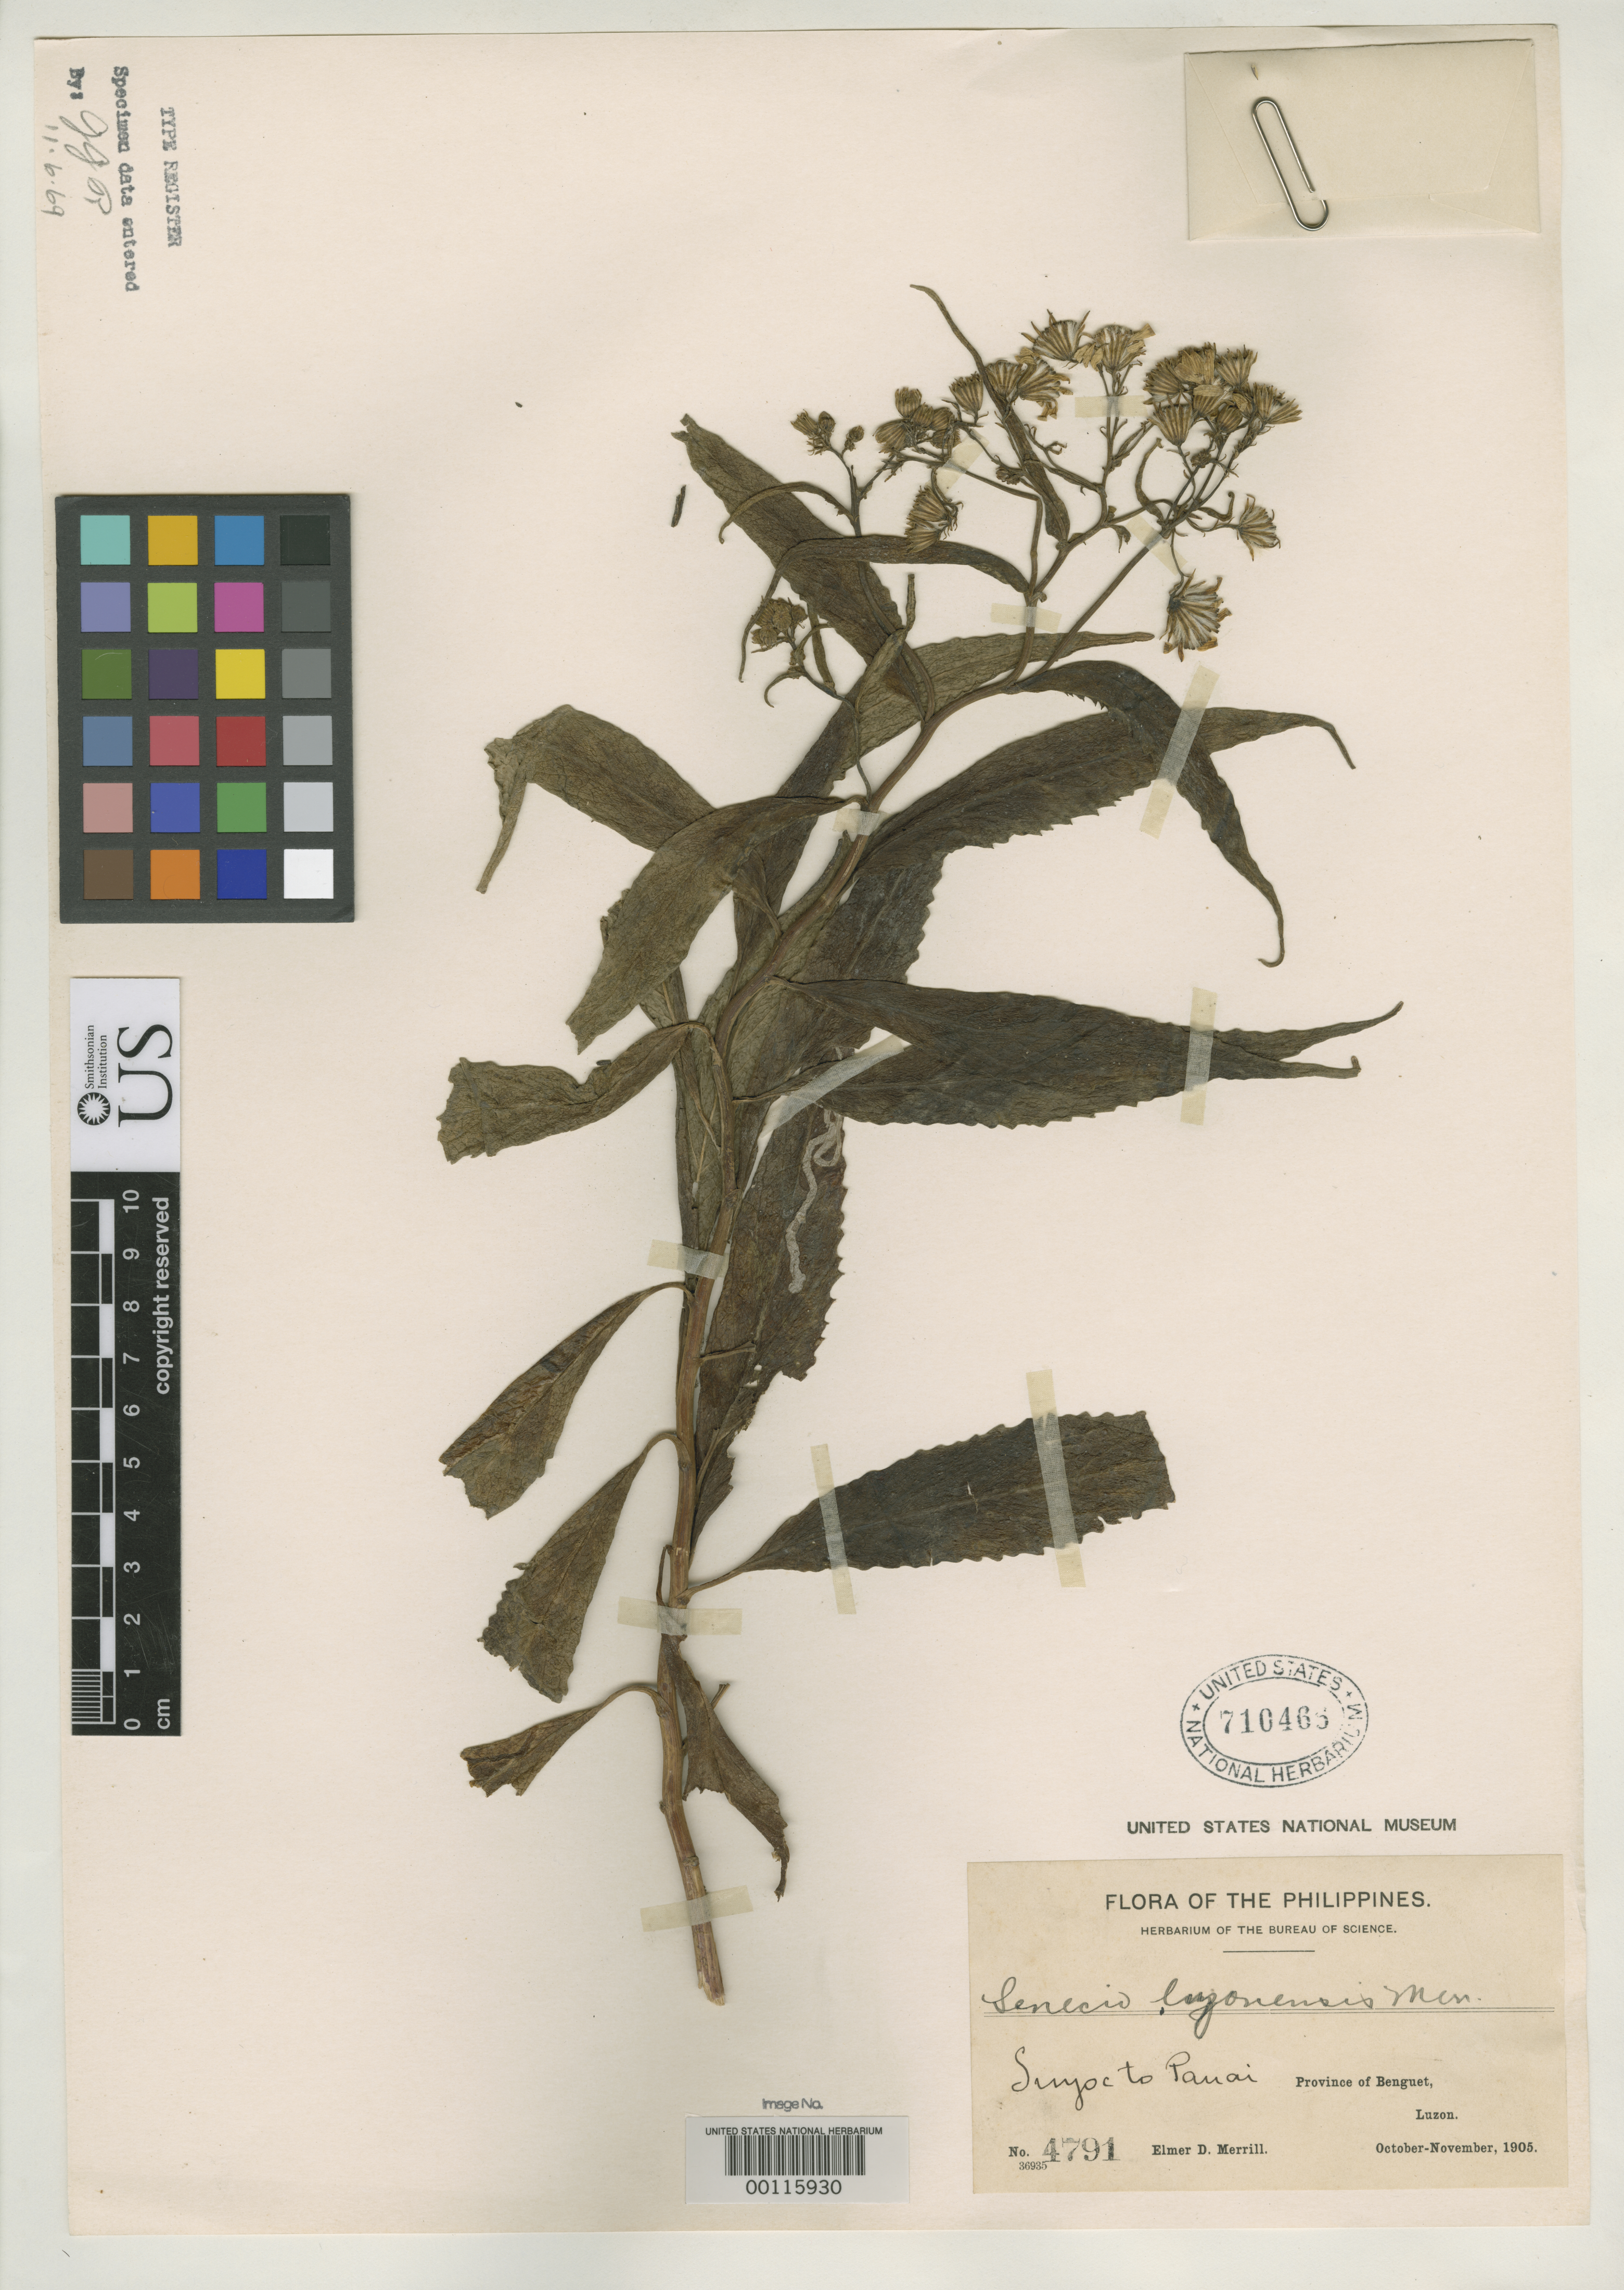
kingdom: Plantae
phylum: Tracheophyta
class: Magnoliopsida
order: Asterales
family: Asteraceae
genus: Senecio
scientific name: Senecio luzoniensis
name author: Merr.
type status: Isotype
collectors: E. D. Merrill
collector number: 4791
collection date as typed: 07 Nov 1905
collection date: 1905-11-07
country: Philippines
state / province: Cordillera (Administrative Region)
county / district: Benguet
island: Luzon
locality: Suyoc to Pauai.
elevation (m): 2150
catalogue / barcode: US 710466